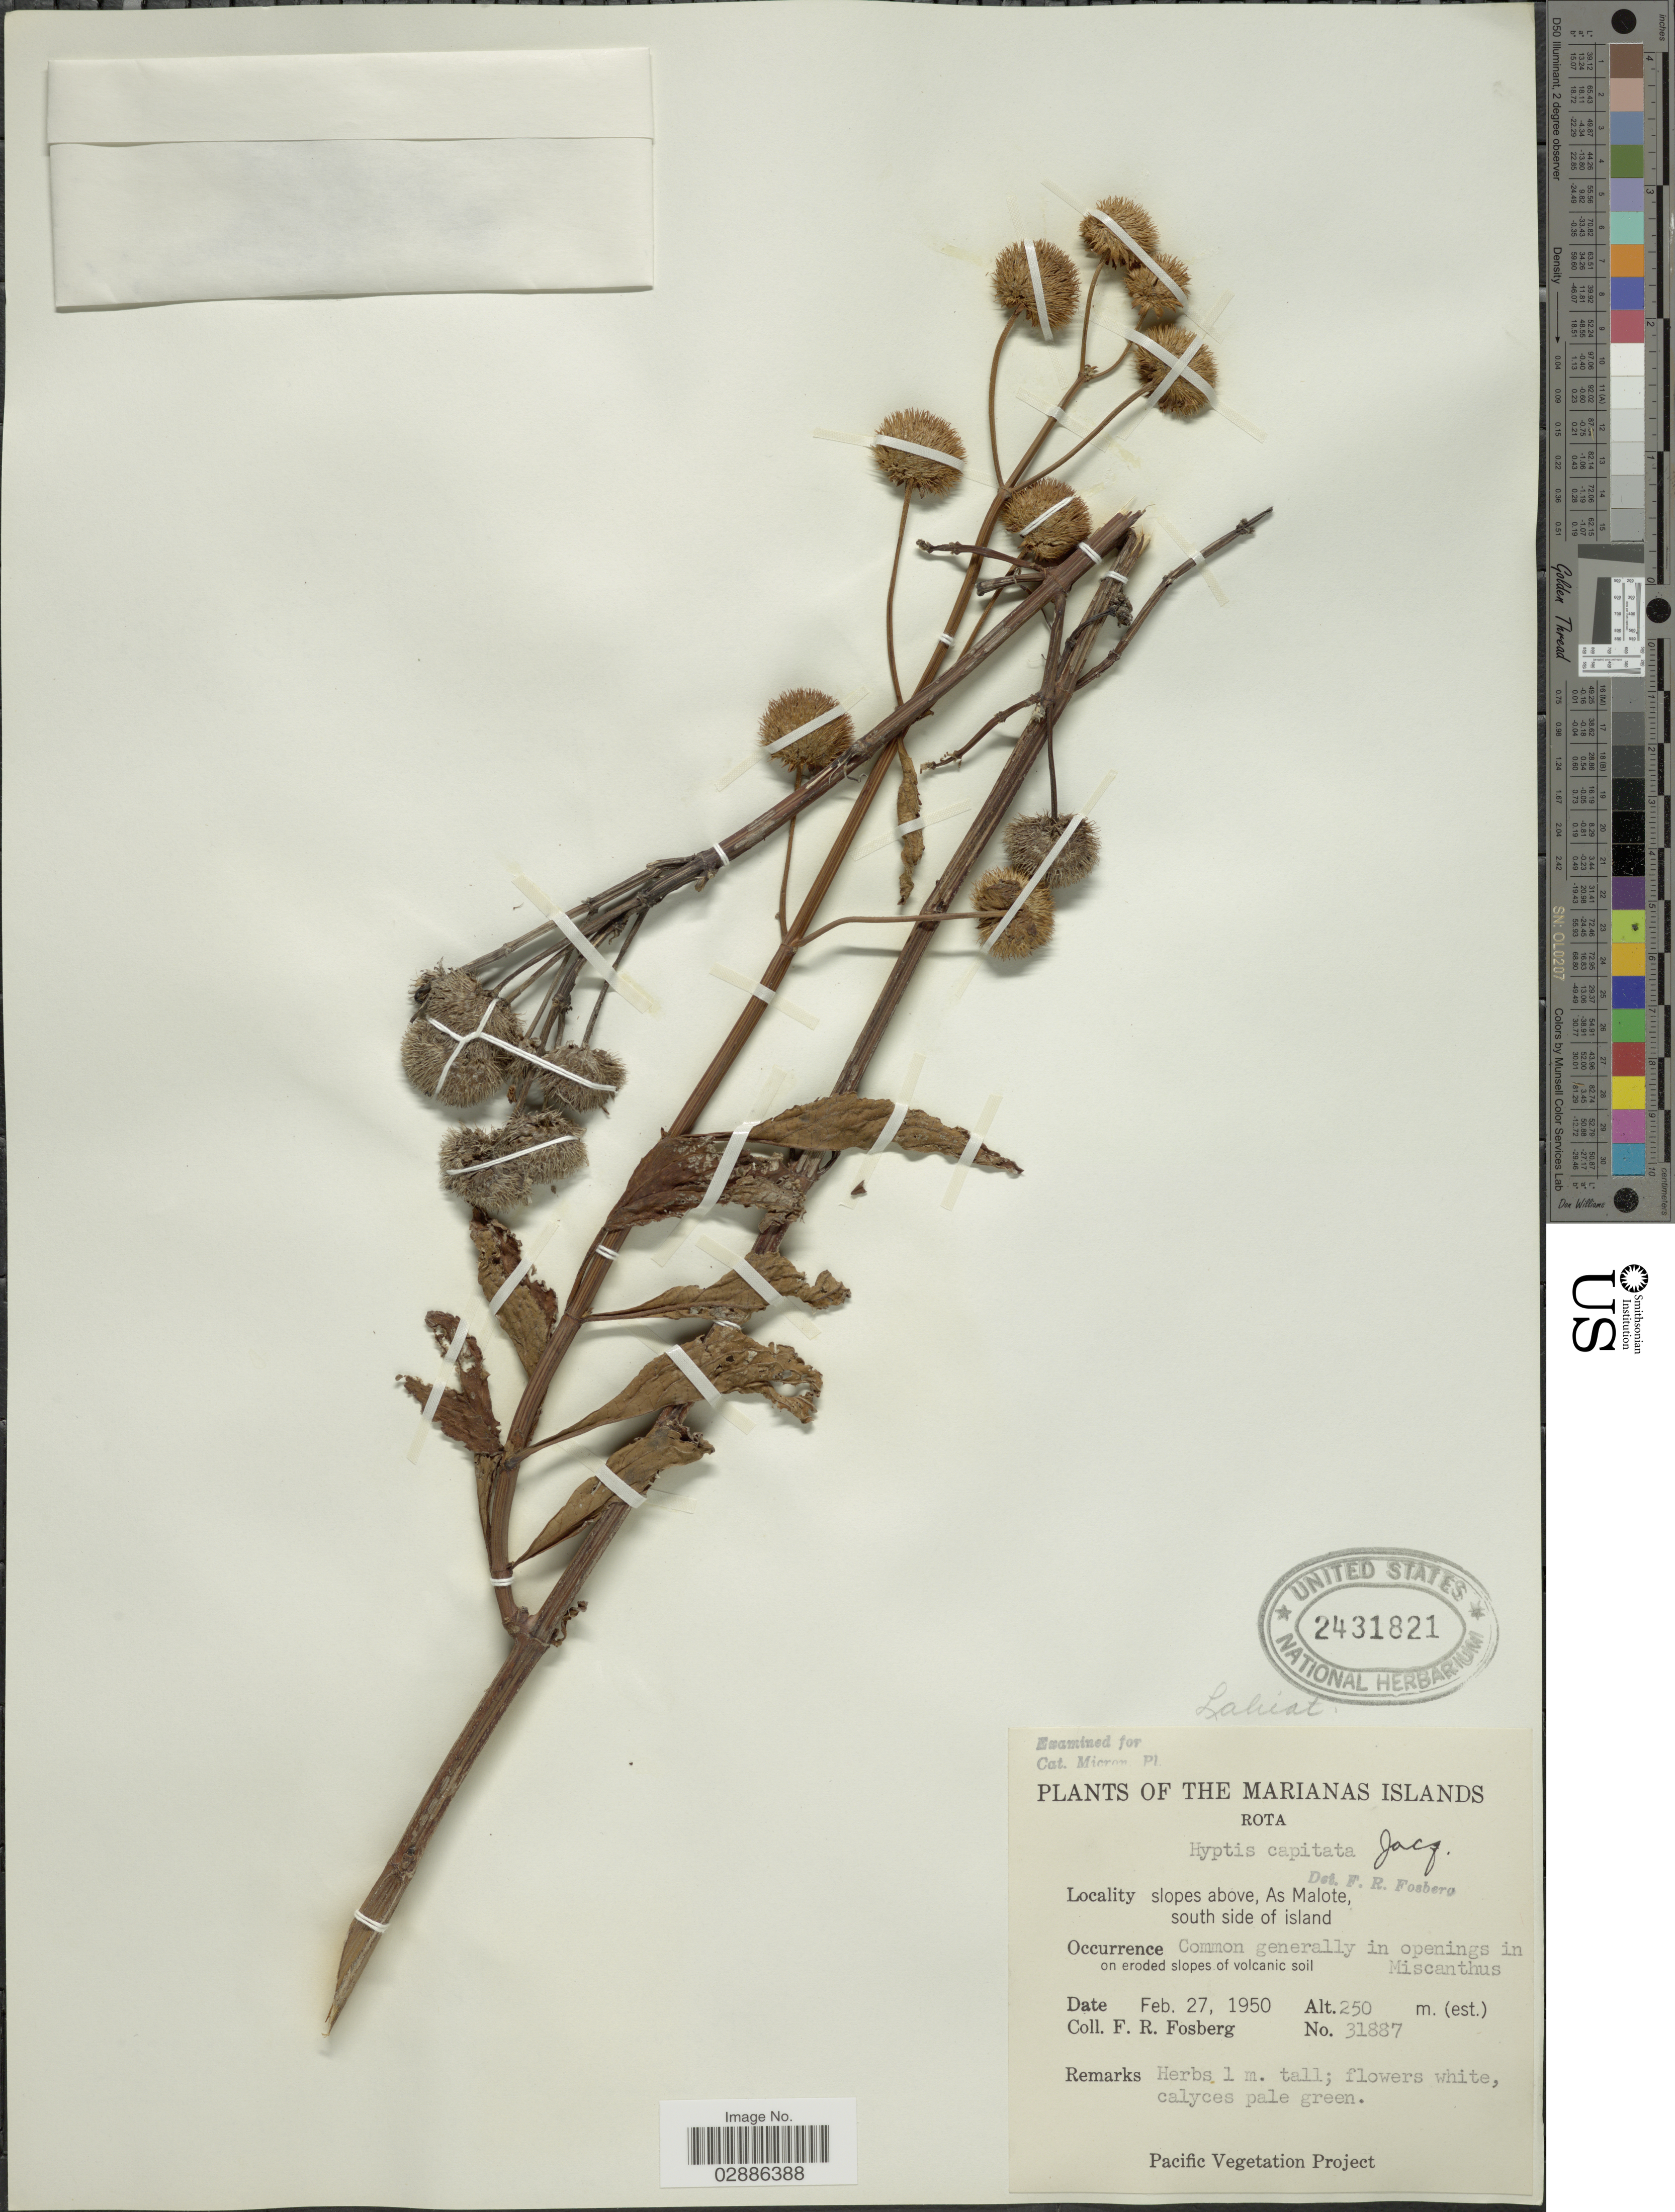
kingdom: Plantae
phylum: Tracheophyta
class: Magnoliopsida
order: Lamiales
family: Lamiaceae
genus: Hyptis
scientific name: Hyptis capitata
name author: Jacq.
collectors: F. R. Fosberg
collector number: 31887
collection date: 1950-02-27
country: Northern Mariana Islands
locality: The Marianas Islands, Rota, Slopes above, As Malote, south side of island.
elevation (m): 250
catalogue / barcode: US 2431821